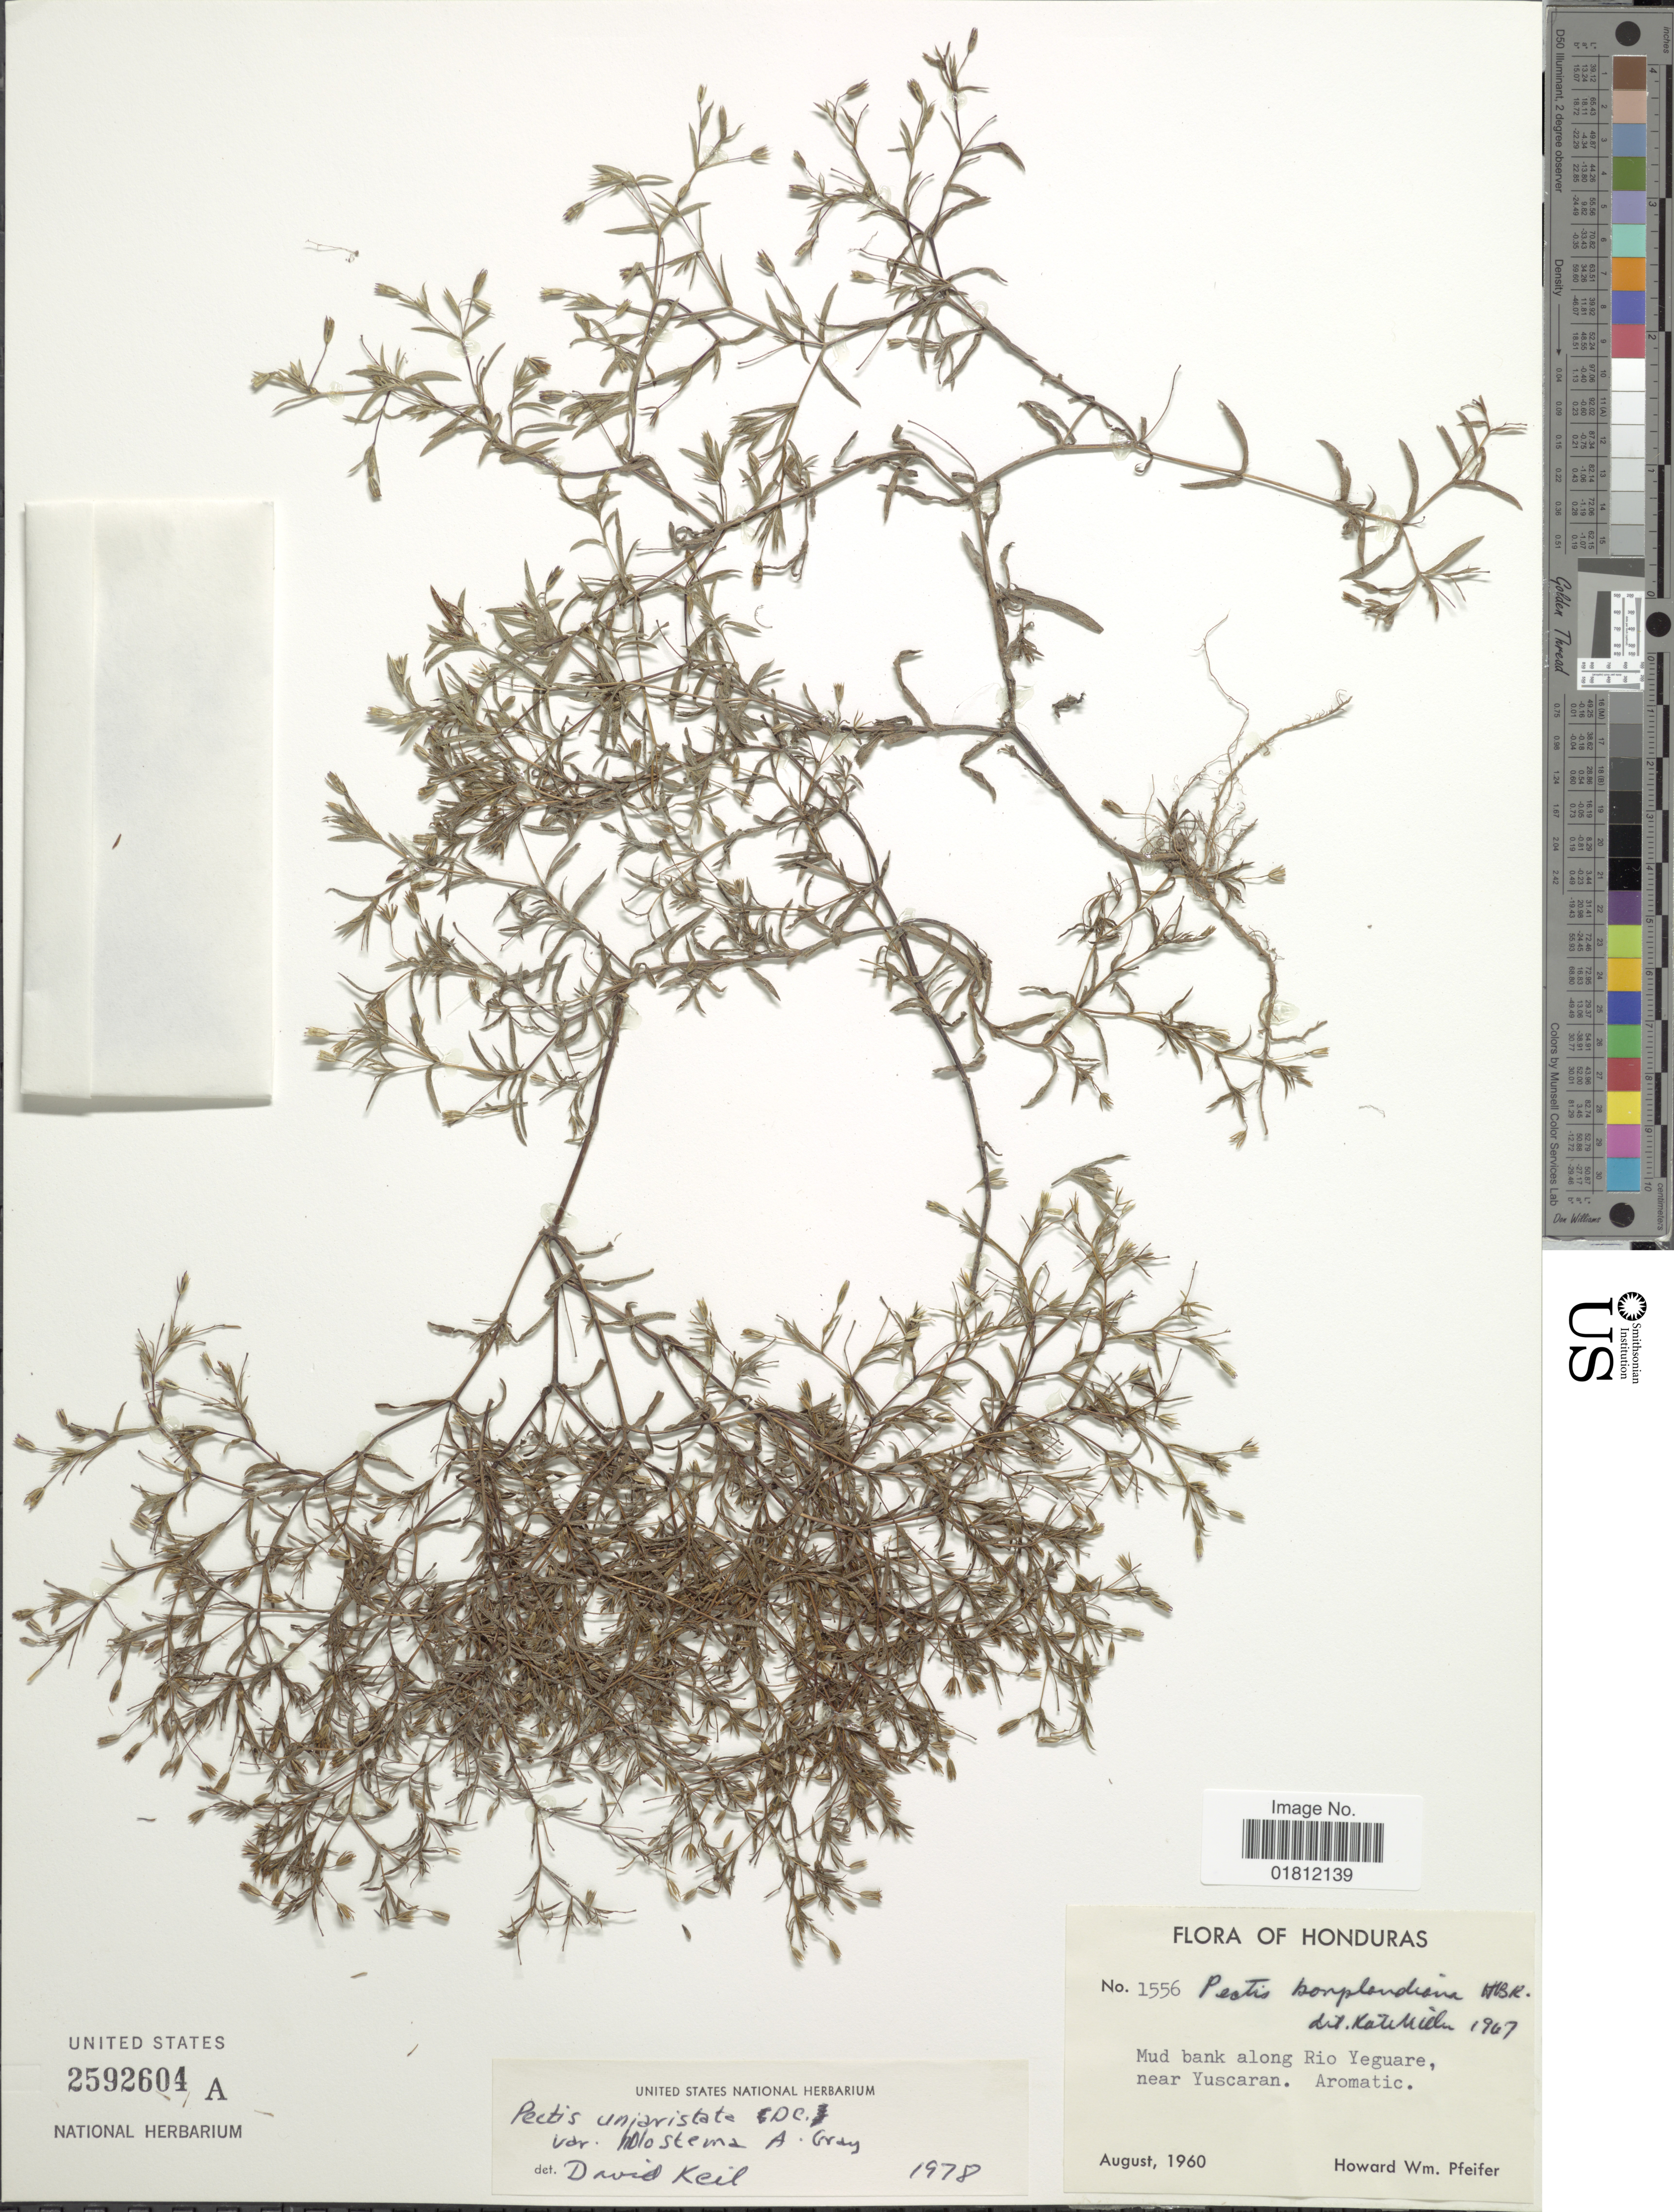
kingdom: Plantae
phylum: Tracheophyta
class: Magnoliopsida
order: Asterales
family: Asteraceae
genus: Pectis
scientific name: Pectis uniaristata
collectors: H. W. Pfeifer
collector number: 1556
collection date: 1960-08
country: Honduras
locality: Mud bank along Rio yegaure, near Yuscaran.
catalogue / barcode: US 2592604A